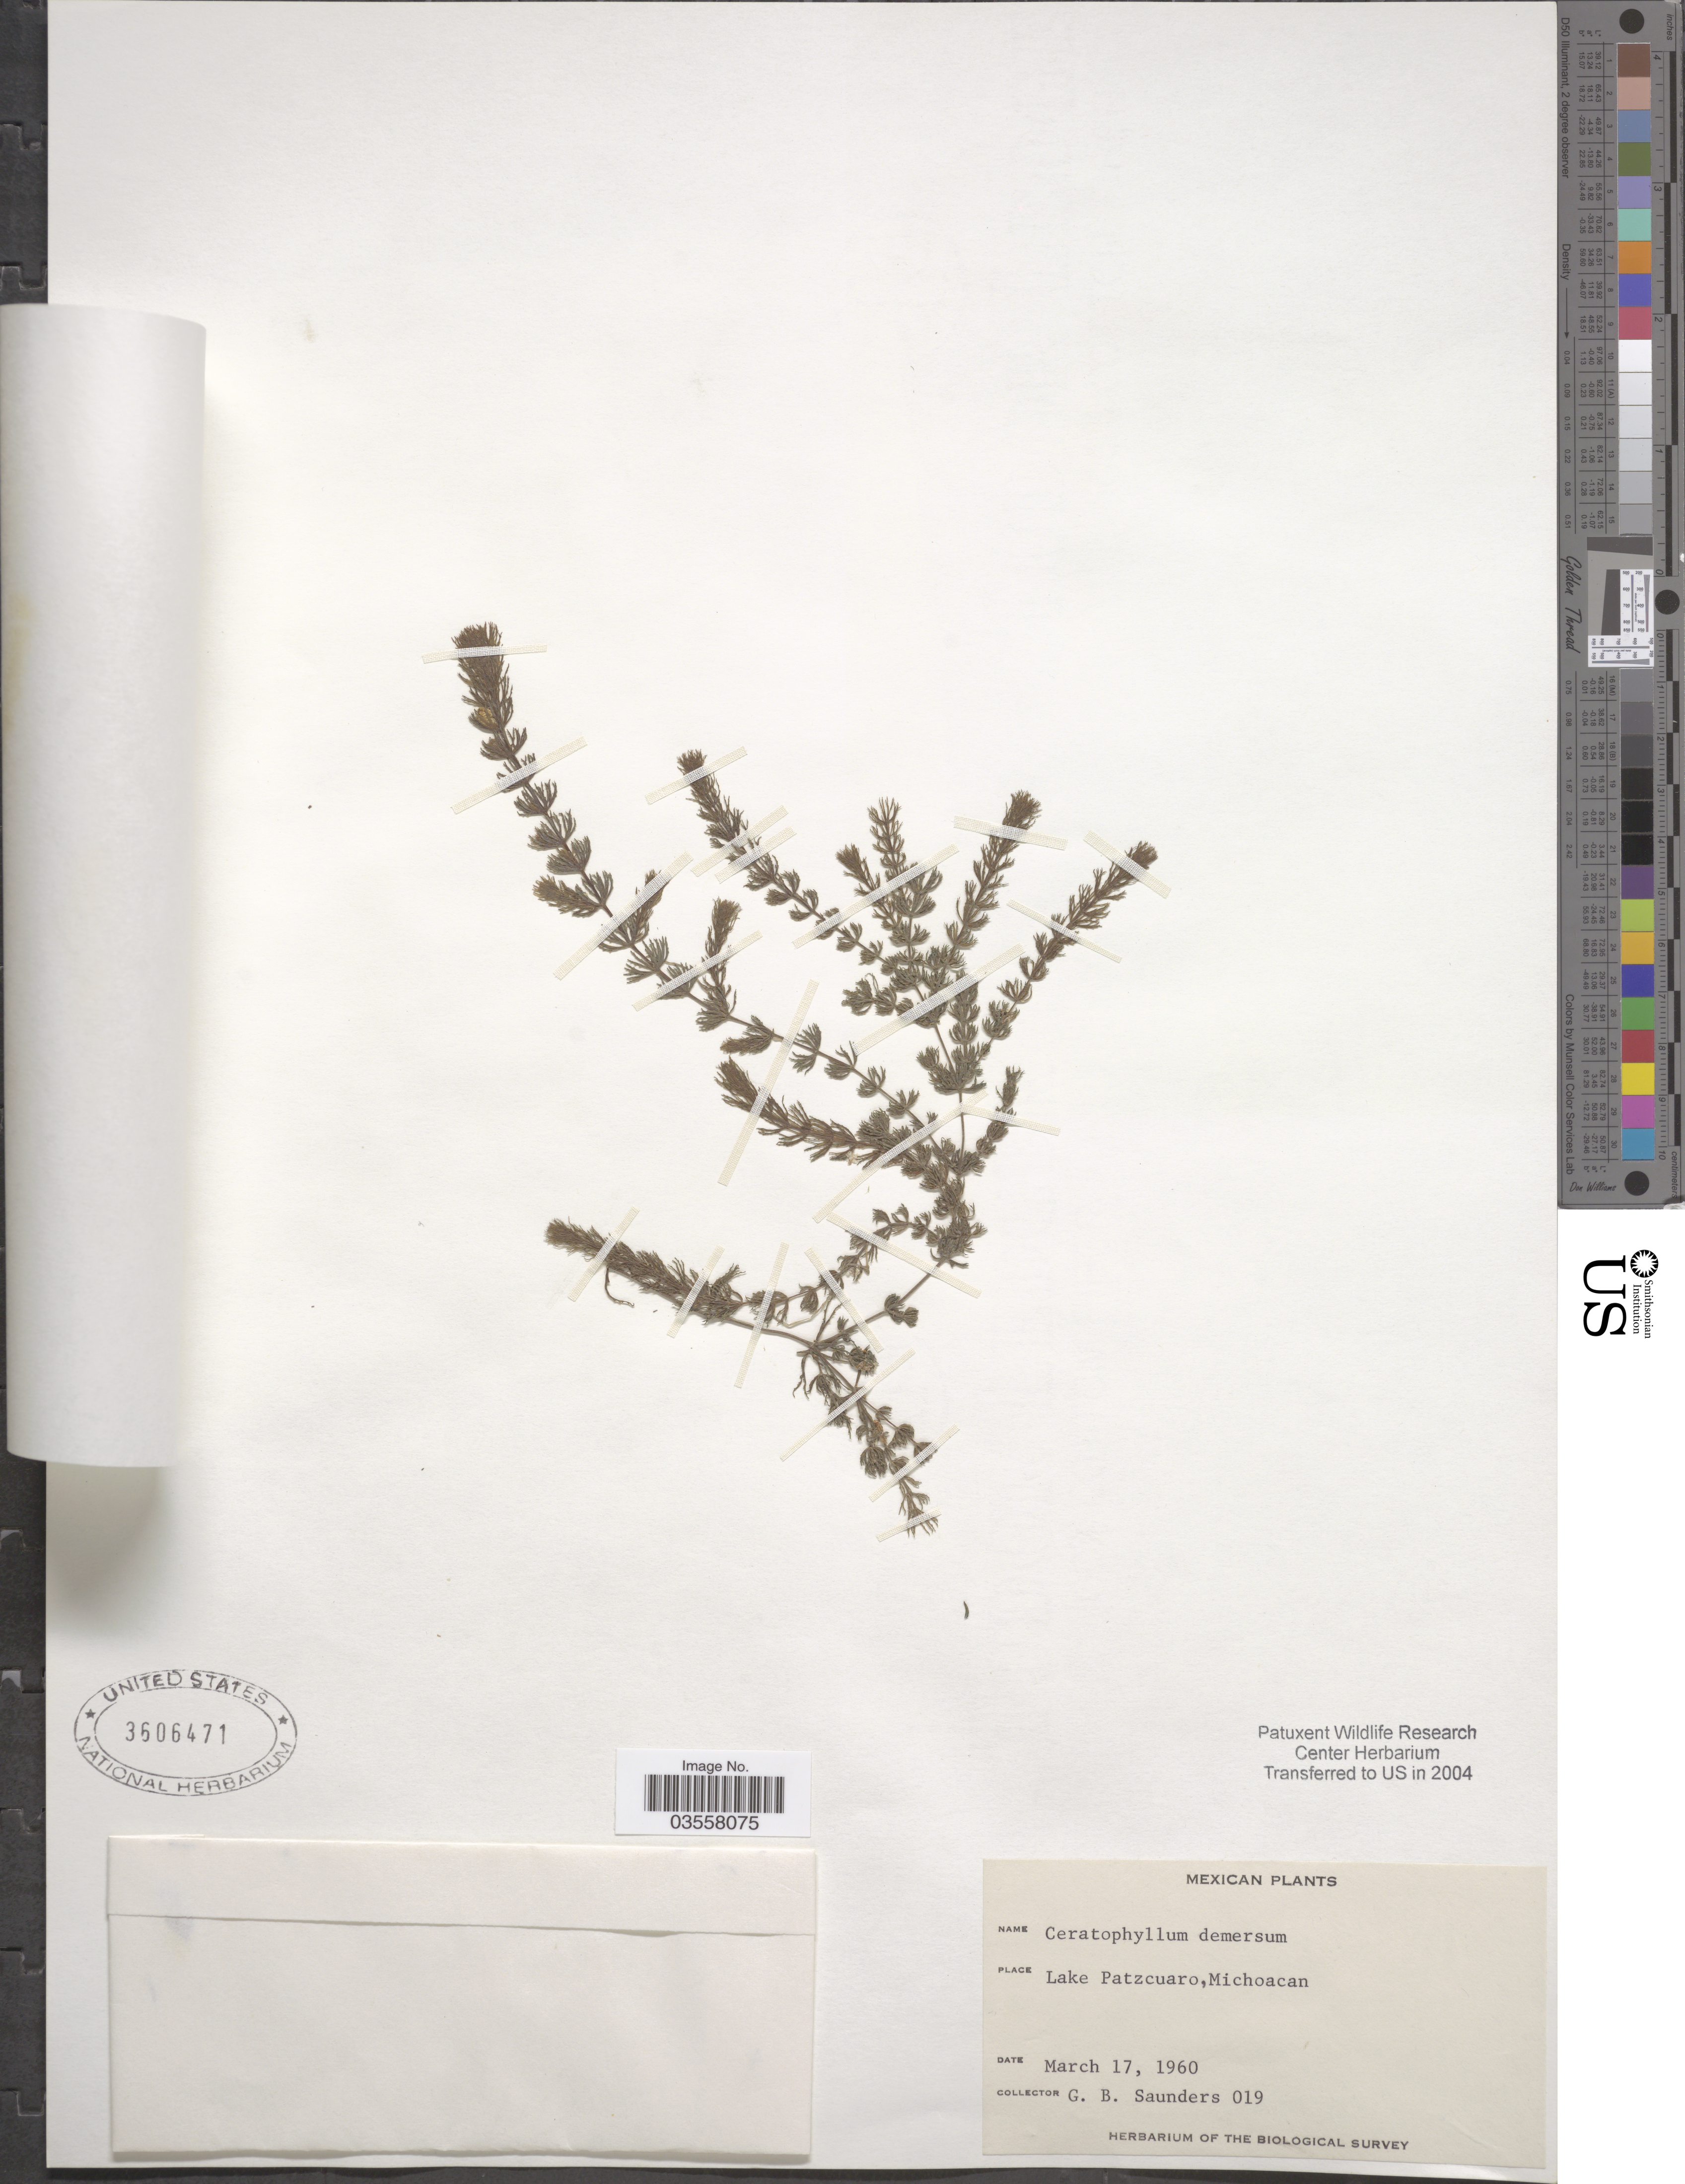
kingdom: Plantae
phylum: Tracheophyta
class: Magnoliopsida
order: Ceratophyllales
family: Ceratophyllaceae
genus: Ceratophyllum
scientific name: Ceratophyllum demersum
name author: L.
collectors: G. B. Saunders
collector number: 019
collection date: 1960-03-17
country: Mexico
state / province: Michoacán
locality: Lake Patzcuaro.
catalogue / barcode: US 3606471